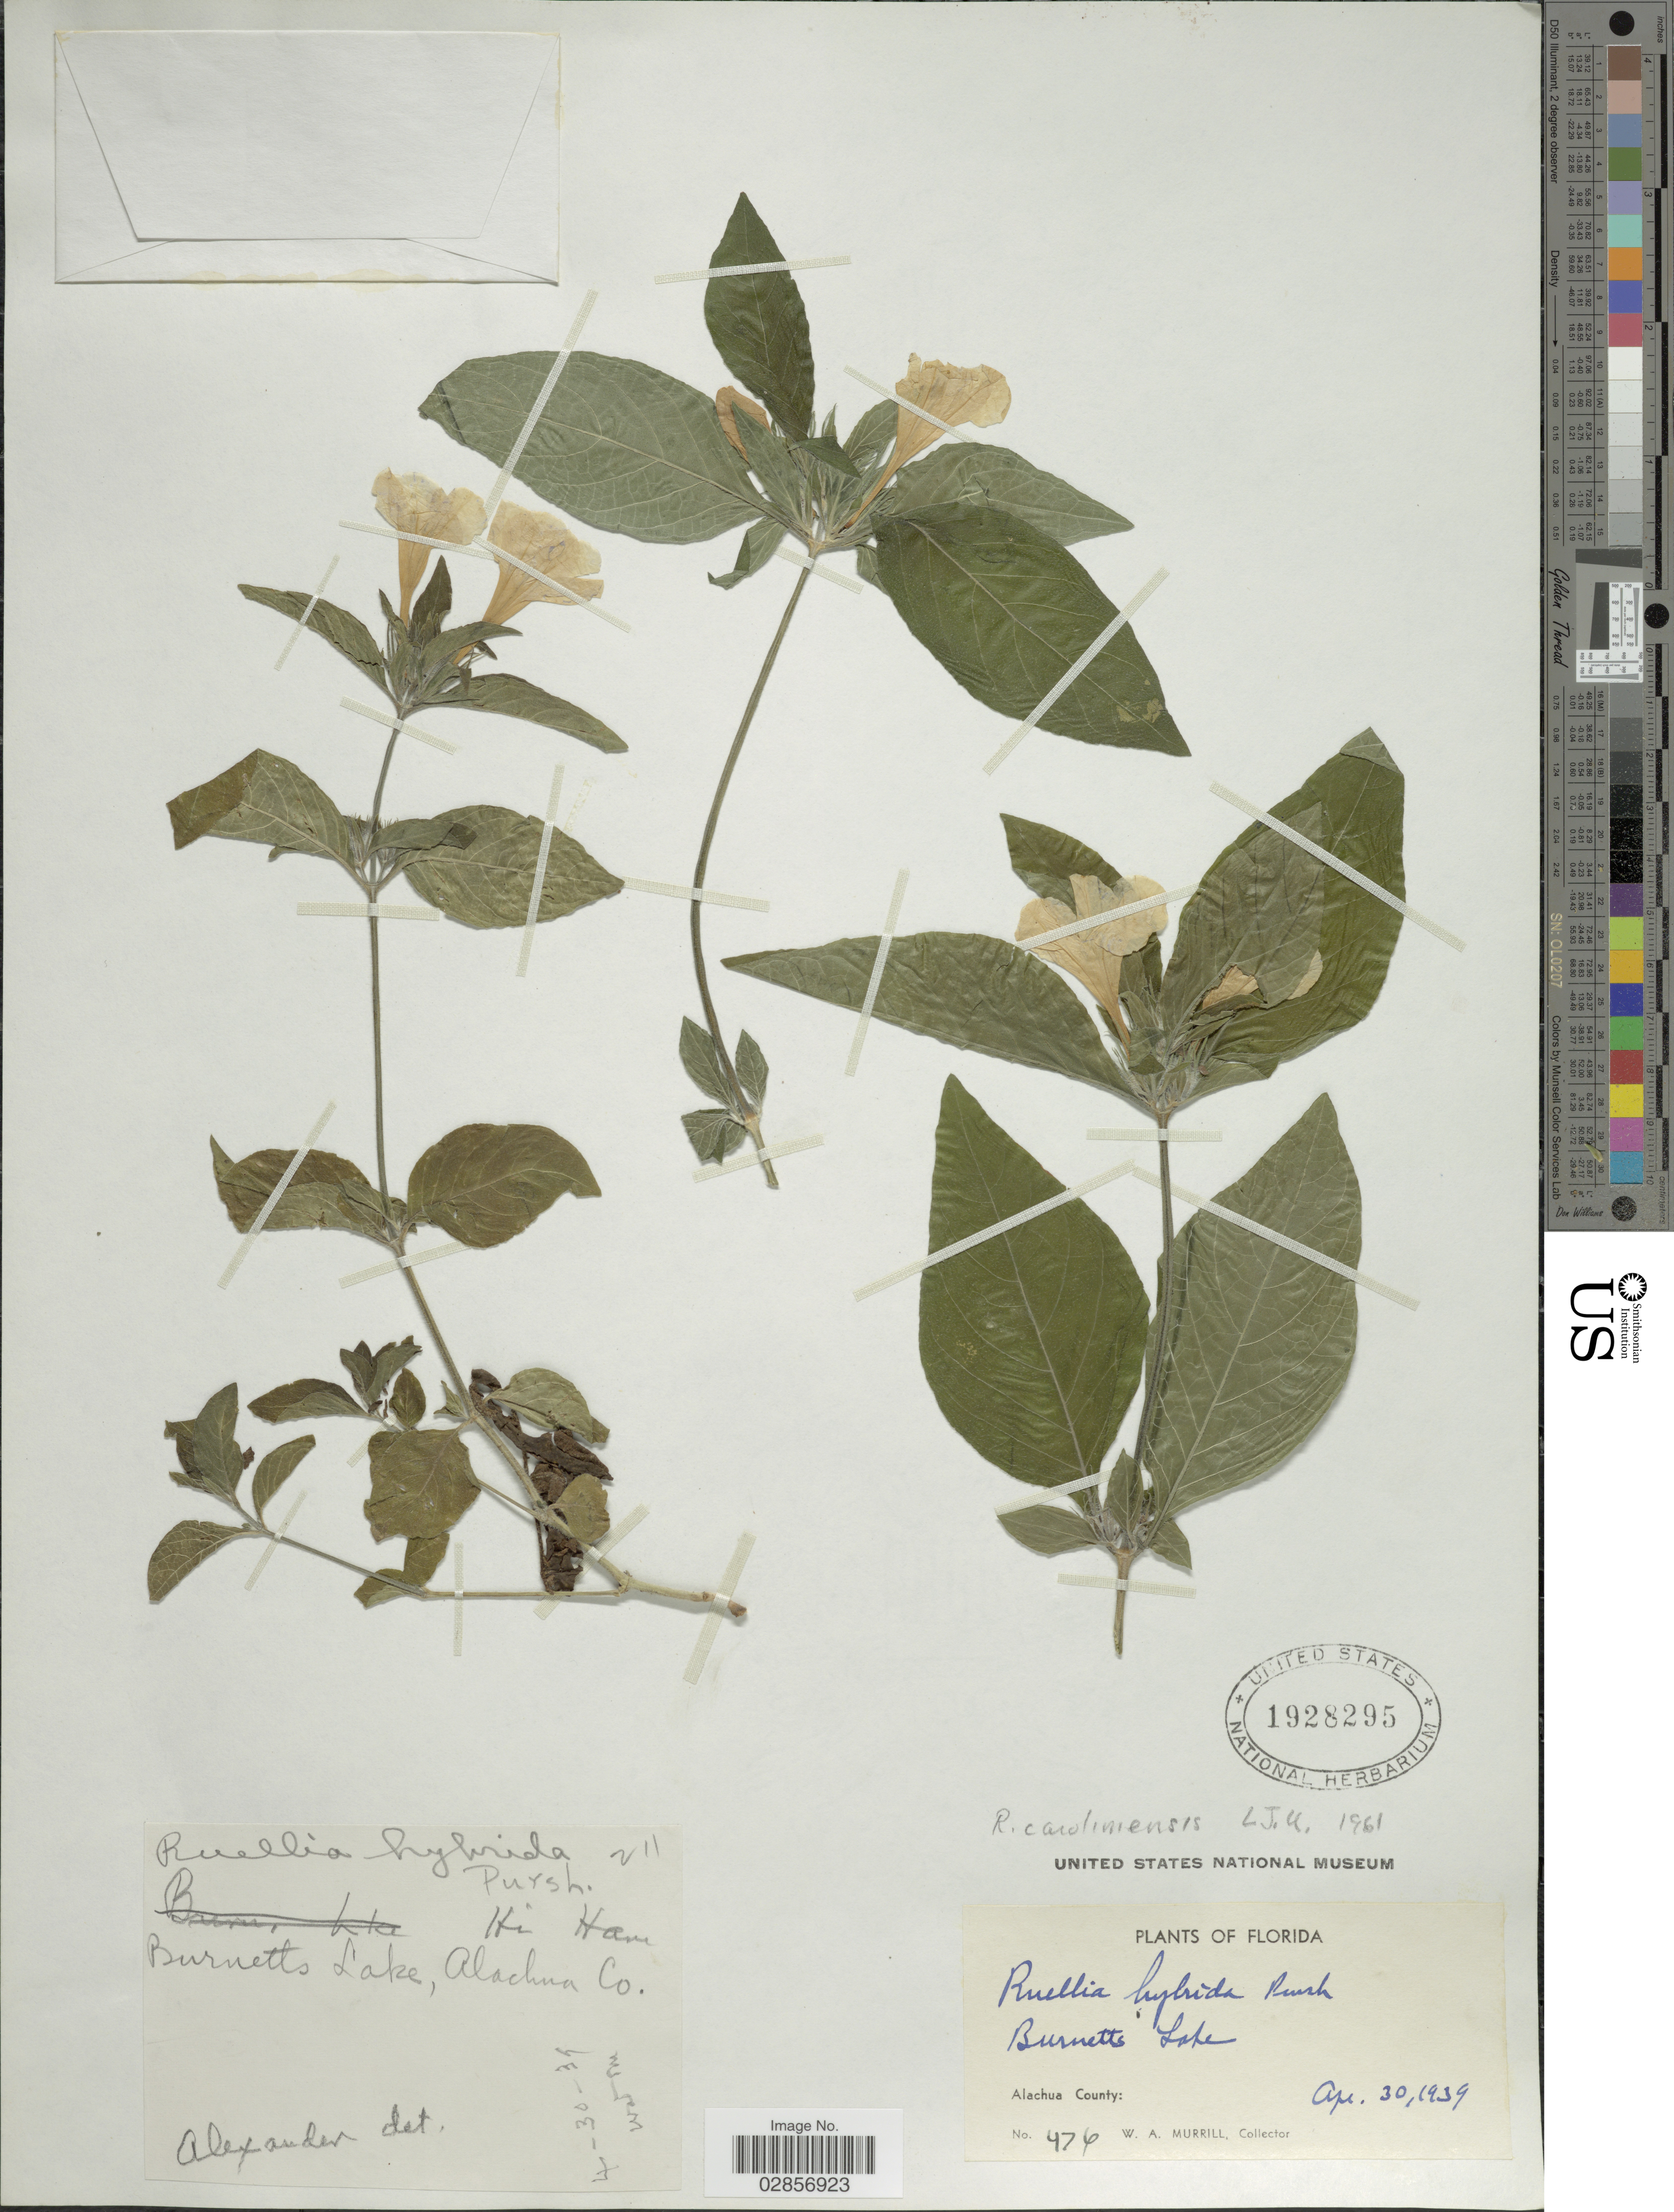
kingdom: Plantae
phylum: Tracheophyta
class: Magnoliopsida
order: Lamiales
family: Acanthaceae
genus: Ruellia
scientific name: Ruellia caroliniensis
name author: (J.F. Gmel.) Steud.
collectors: W. A. Murrill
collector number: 476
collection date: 1939-04-30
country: United States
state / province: Florida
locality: Burnett's Lake. Alachua County.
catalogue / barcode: US 1928295